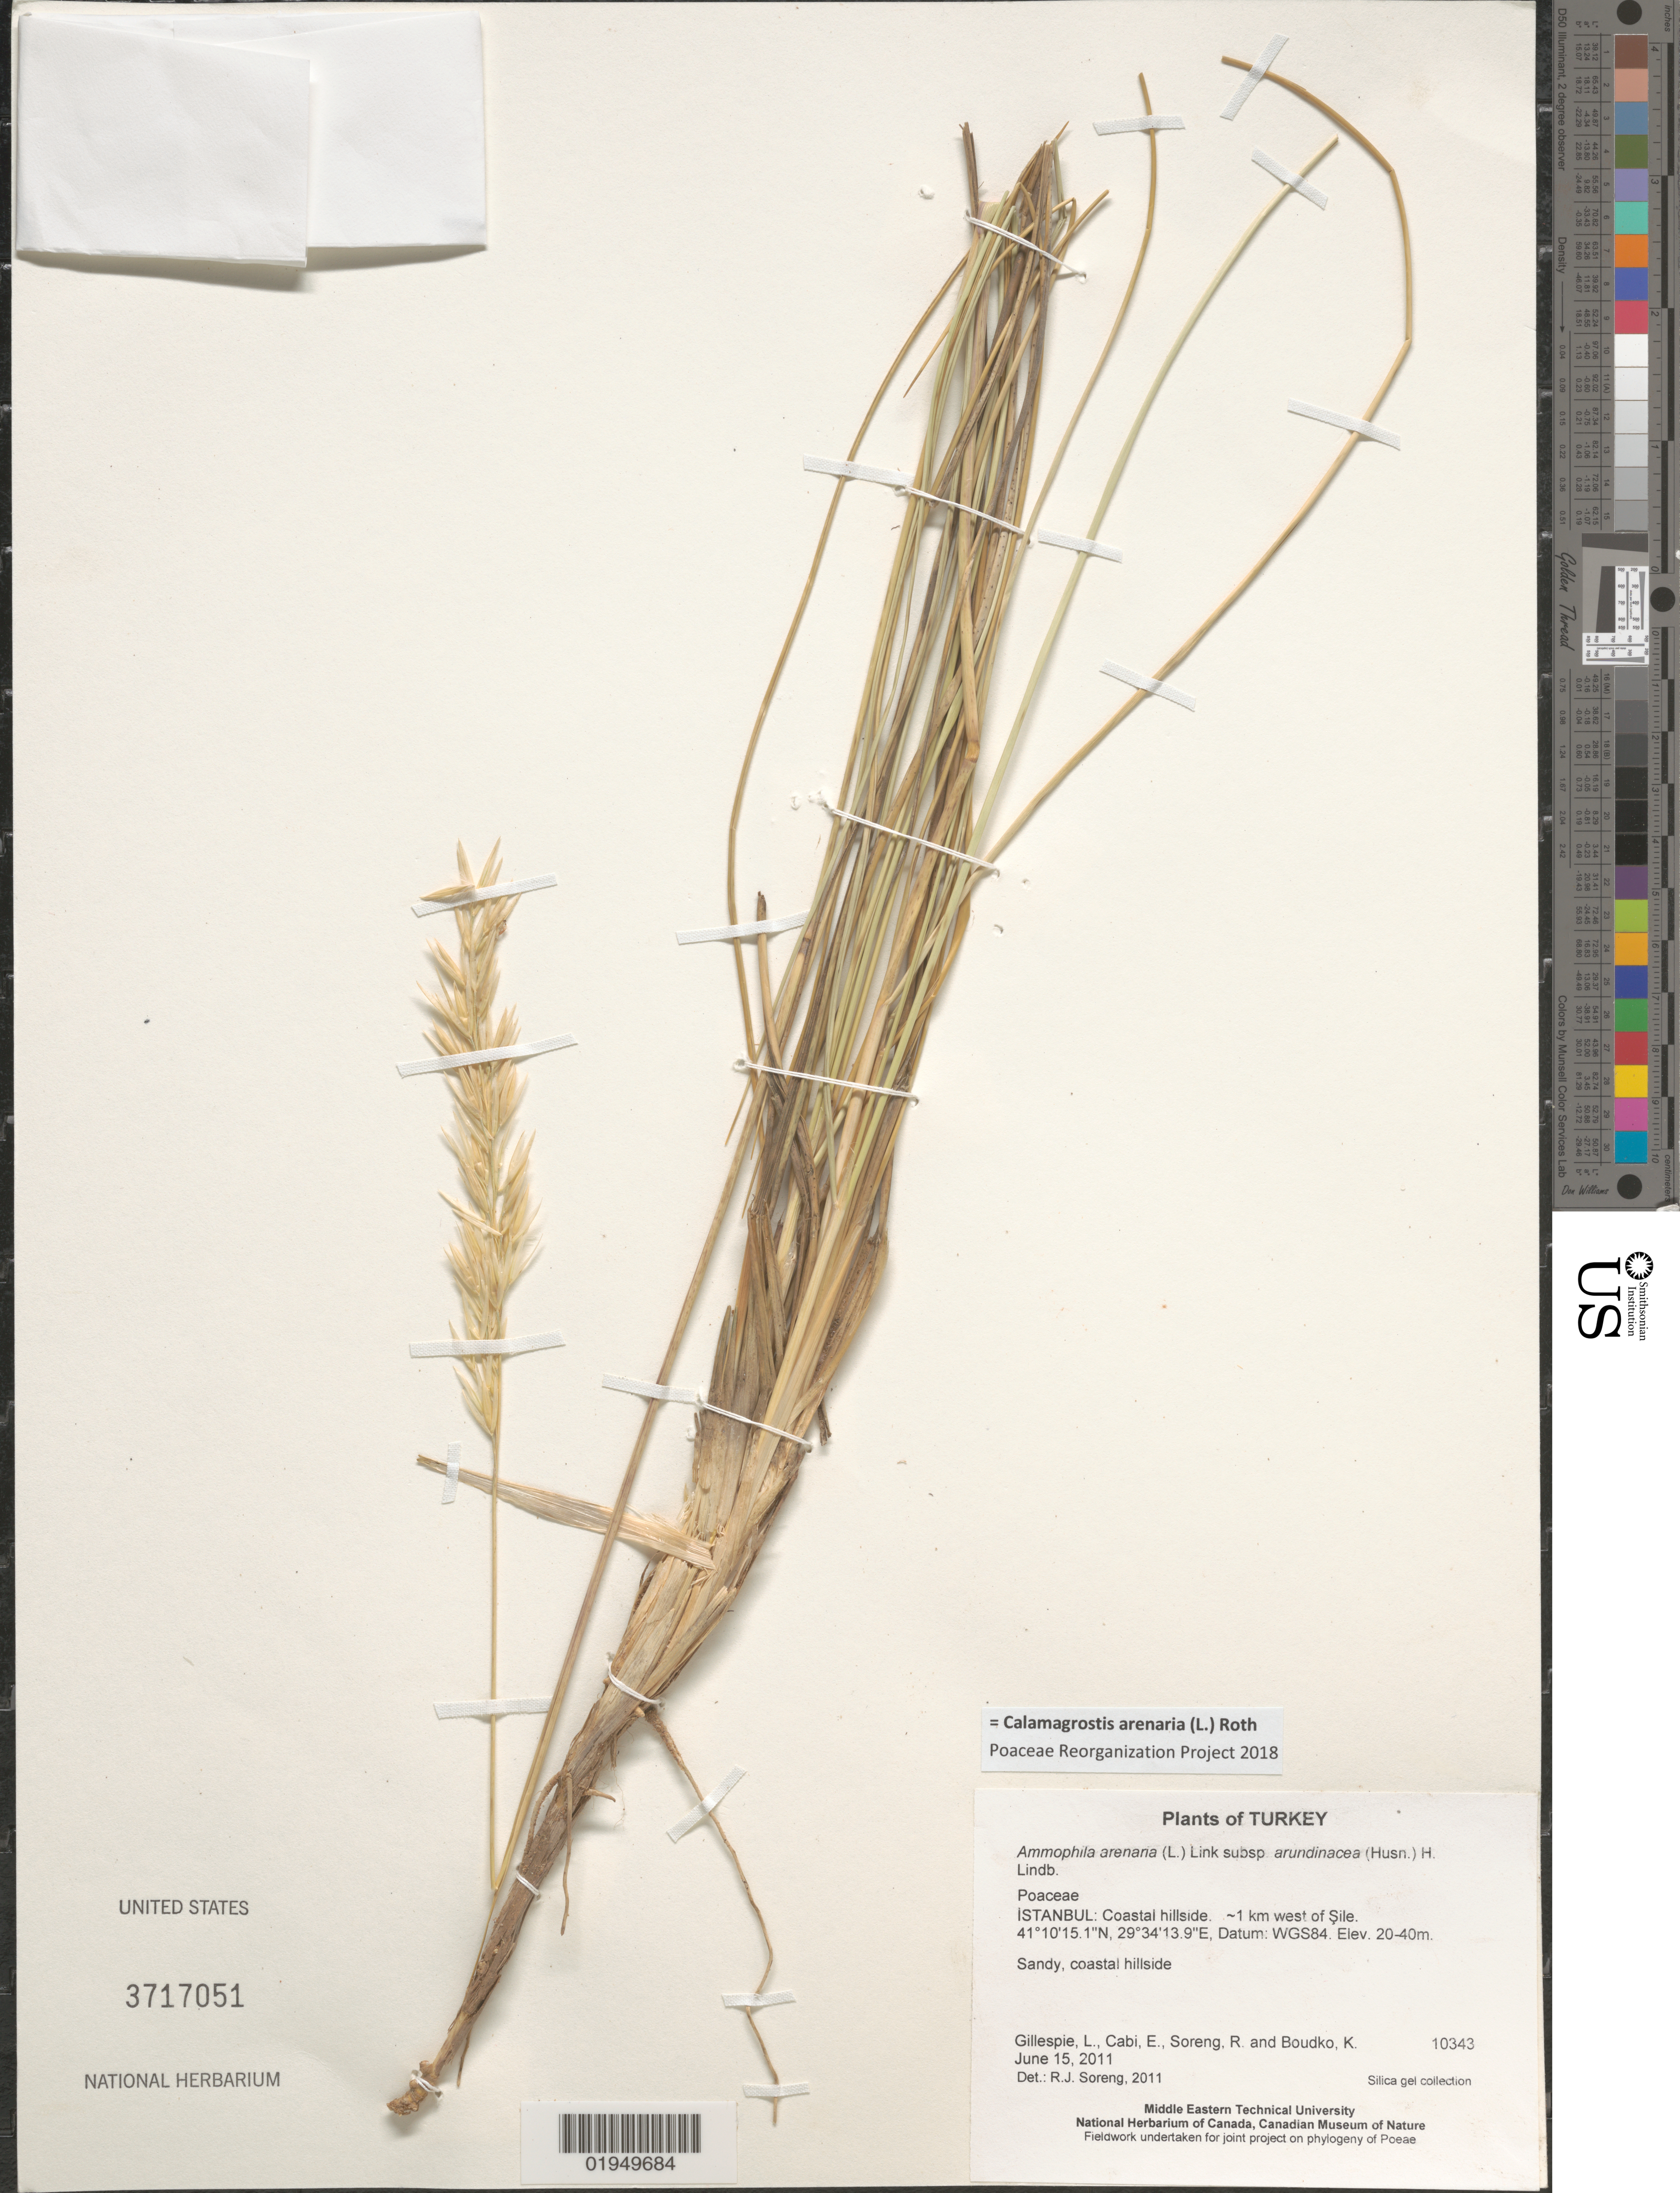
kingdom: Plantae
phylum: Tracheophyta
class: Liliopsida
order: Poales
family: Poaceae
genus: Calamagrostis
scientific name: Calamagrostis arenaria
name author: (L.) Roth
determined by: Poaceae Reorganization Project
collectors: L. J. Gillespie, E. Cabi, R. J. Soreng & K. Boudko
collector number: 10343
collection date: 2011-06-15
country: Turkey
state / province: Istanbul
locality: Coastal hillside. ~1 km west of Sile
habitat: Sandy, coastal hillside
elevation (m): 20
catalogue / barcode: US 3717051